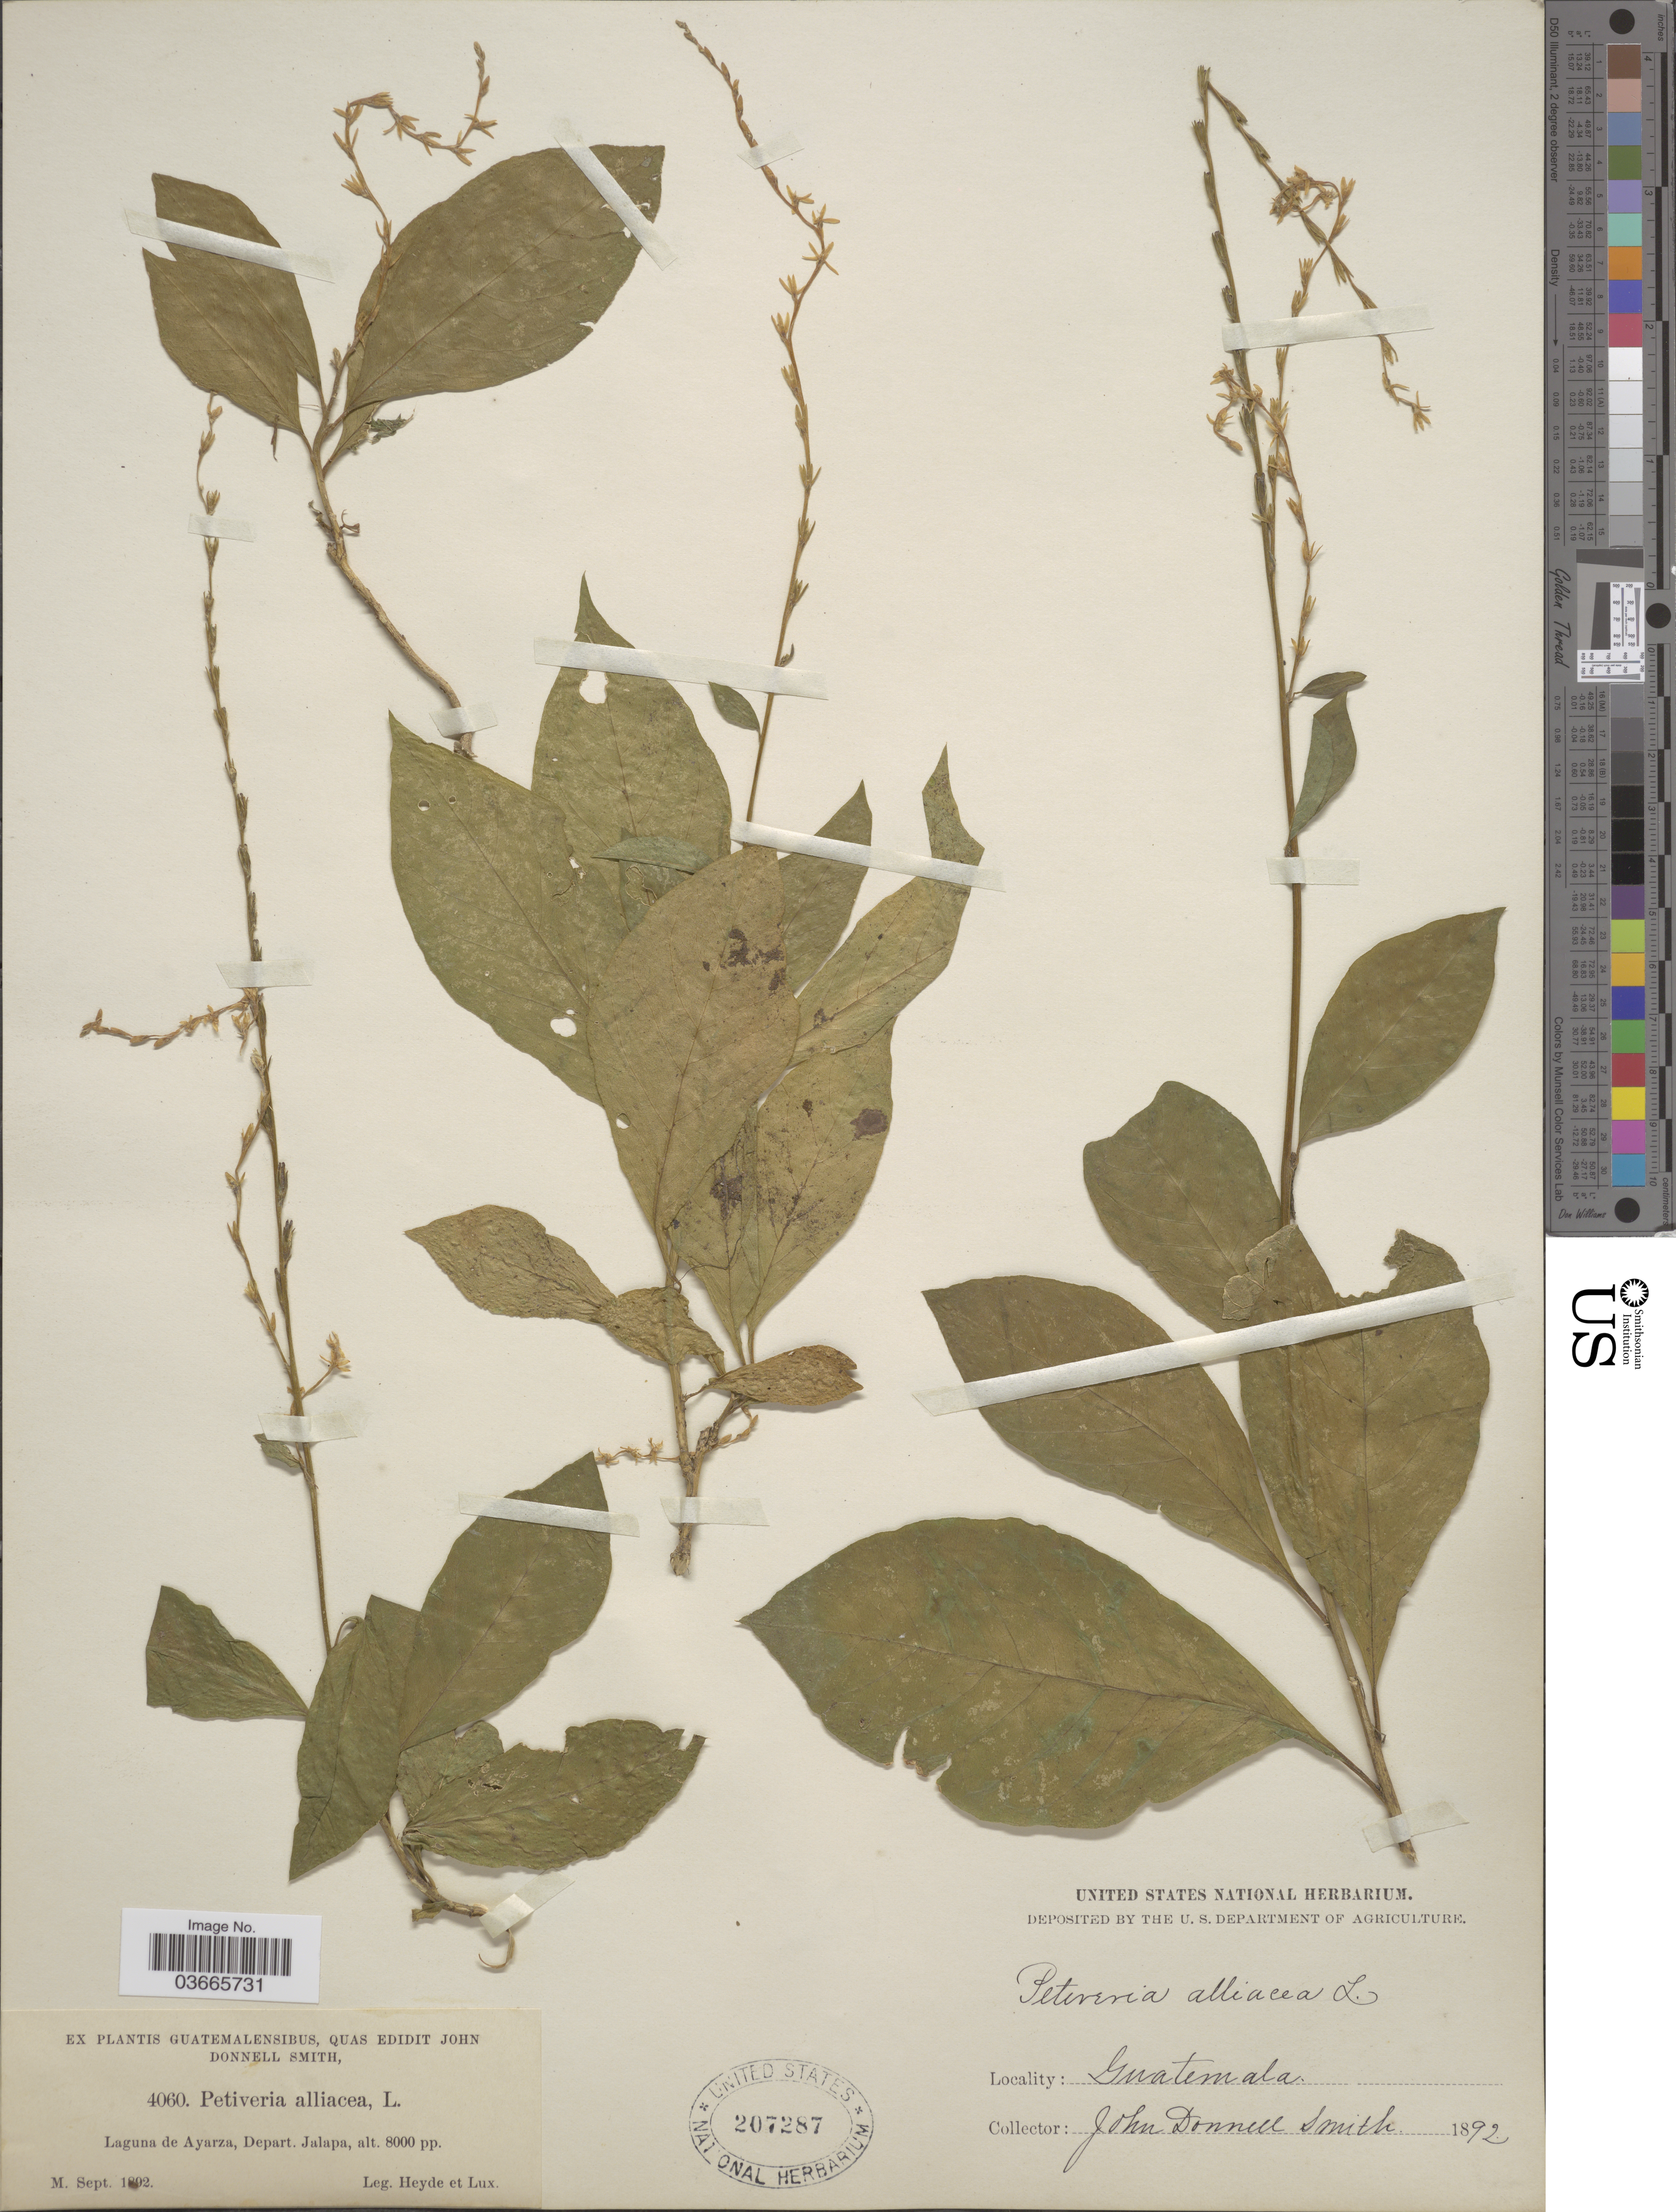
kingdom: Plantae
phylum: Tracheophyta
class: Magnoliopsida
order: Caryophyllales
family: Phytolaccaceae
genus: Petiveria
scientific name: Petiveria alliacea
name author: L.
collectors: Heyde & Lux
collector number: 4060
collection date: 1892-09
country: Guatemala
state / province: Jalapa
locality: Laguna de Ayarza, Depart. Jalapa.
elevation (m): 2438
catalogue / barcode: US 207287